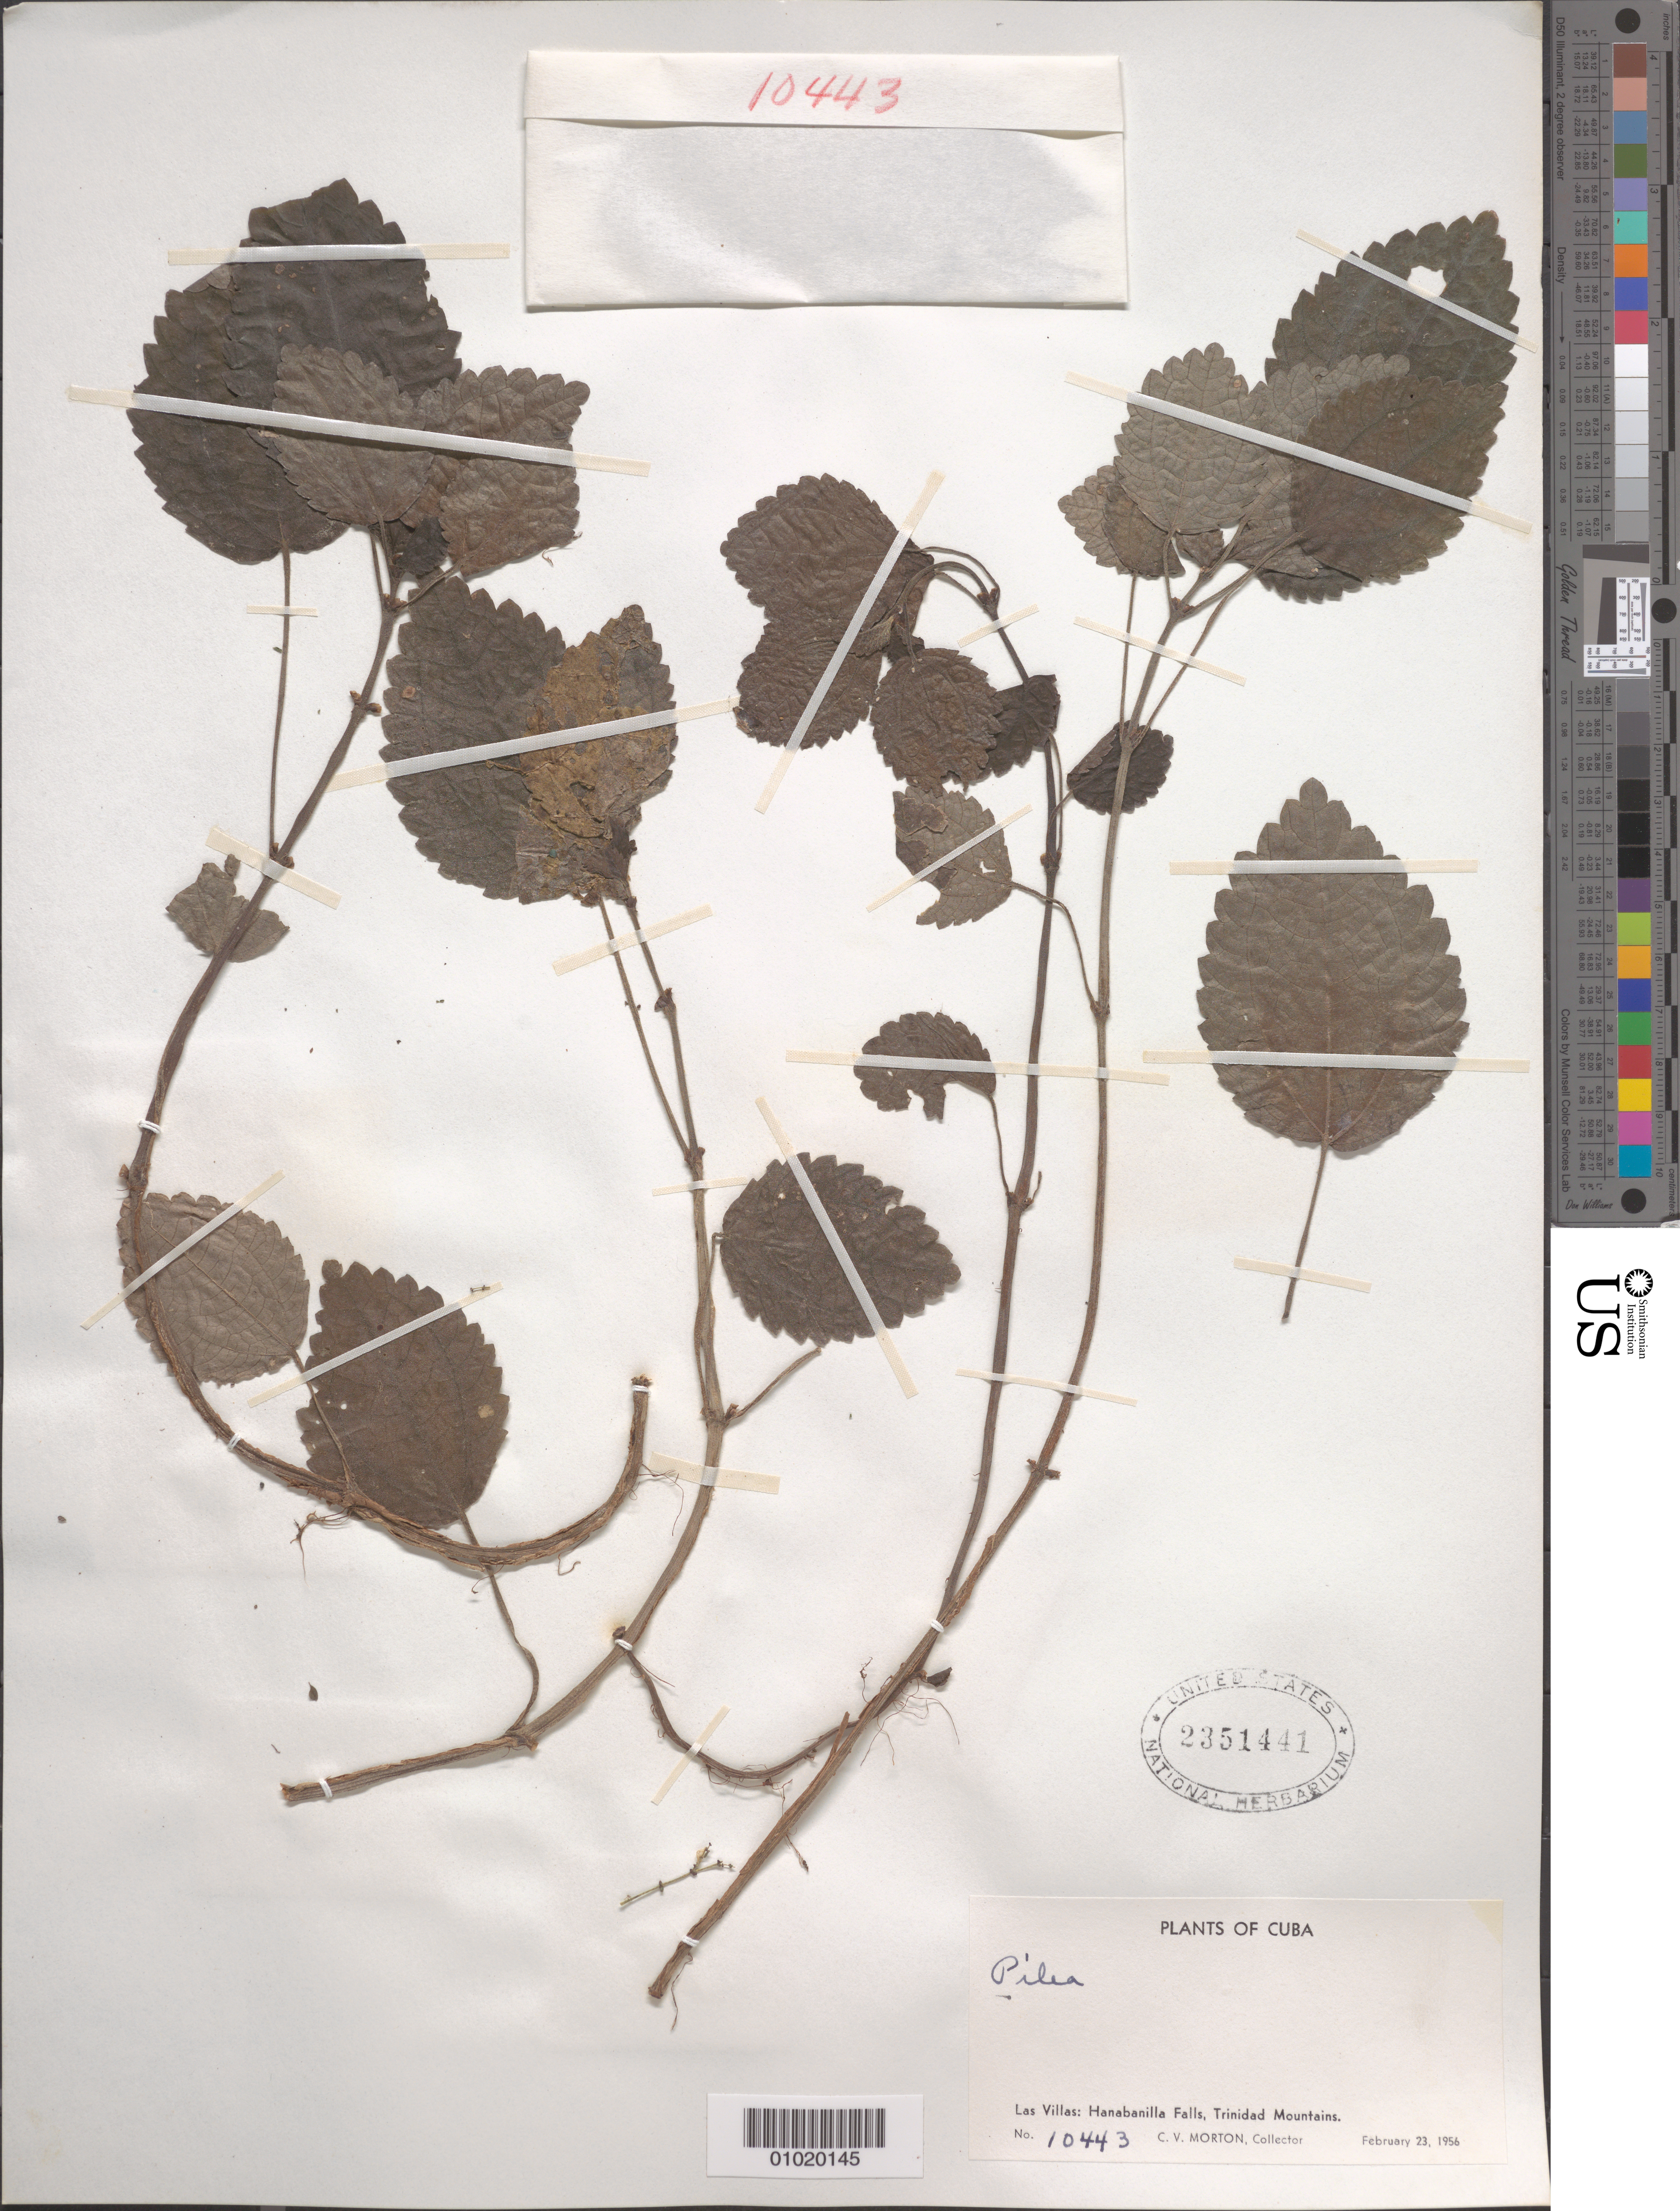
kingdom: Plantae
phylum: Tracheophyta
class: Magnoliopsida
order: Rosales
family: Urticaceae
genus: Pilea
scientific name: Pilea sp.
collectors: C. V. Morton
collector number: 10443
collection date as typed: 23 Feb 1956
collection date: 1956-02-23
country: Cuba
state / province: Las Villas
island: Cuba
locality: Hanabanilla Falls, Trinidad Mountains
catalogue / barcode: US 2351441